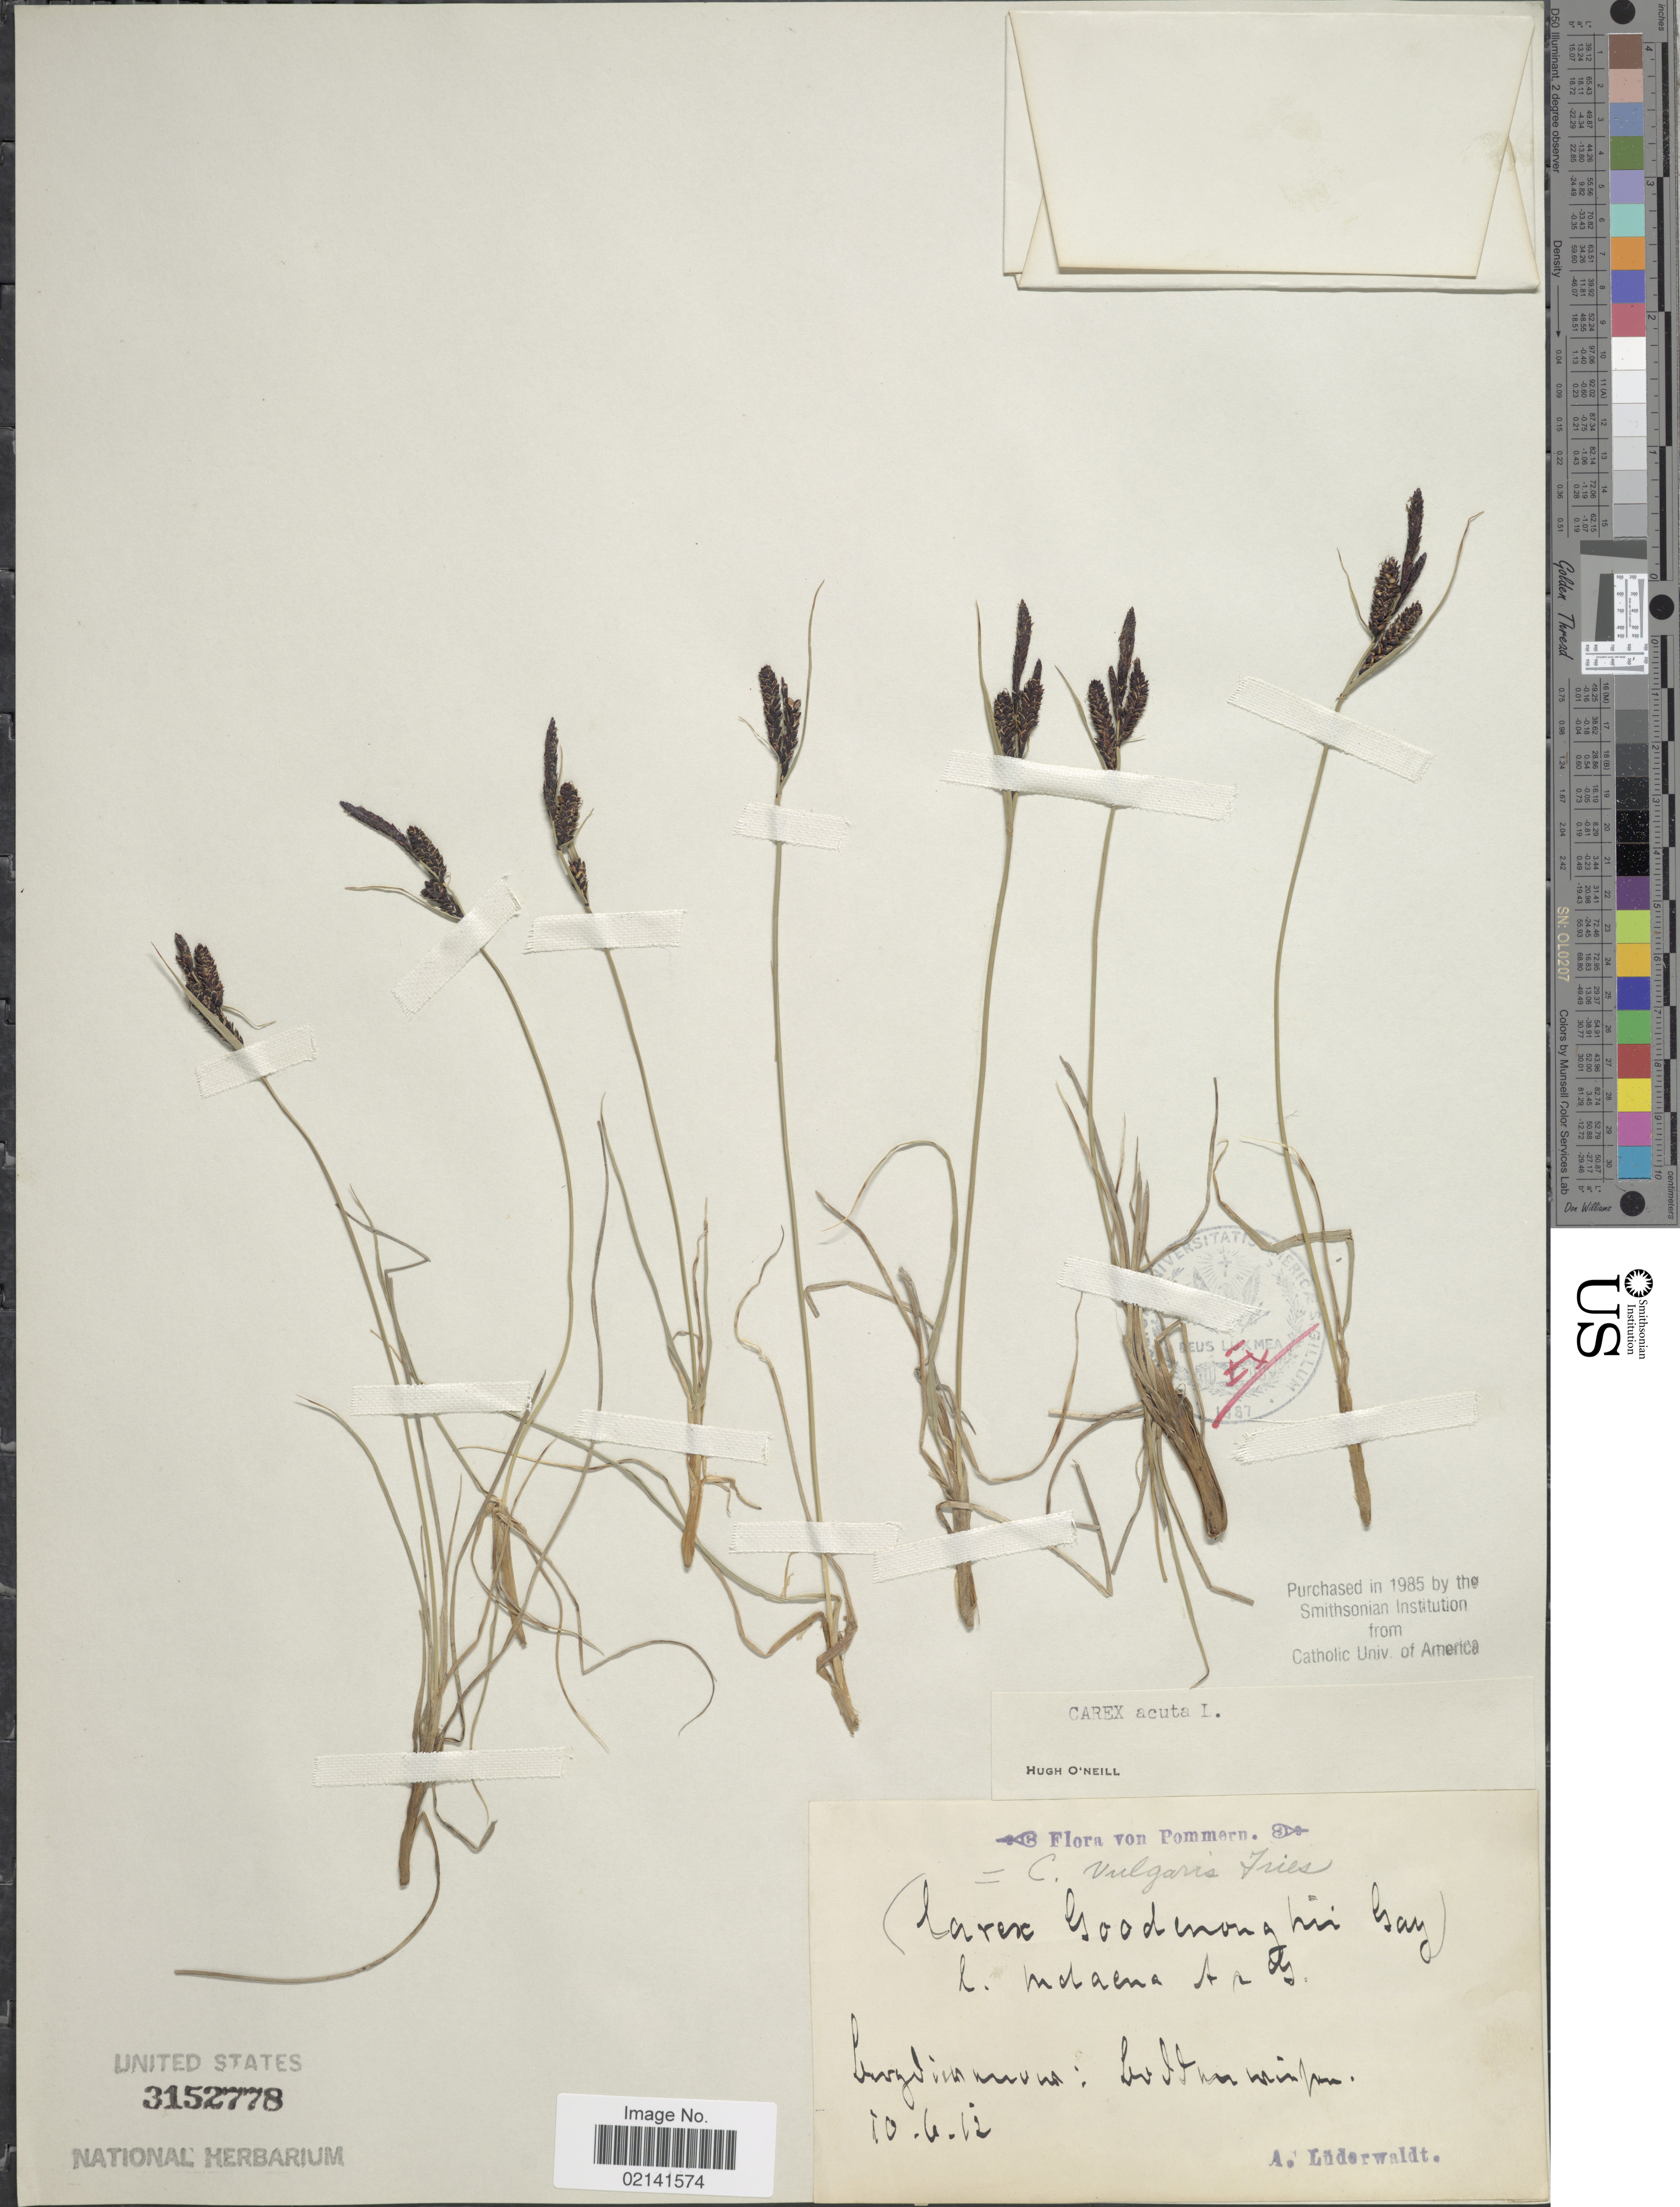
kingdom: Plantae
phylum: Tracheophyta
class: Liliopsida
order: Poales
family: Cyperaceae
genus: Carex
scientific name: Carex acuta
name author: L.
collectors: A. Lüderwaldt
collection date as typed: Transcribed d/m/y: 10/6/12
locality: Pommern, [illegible text]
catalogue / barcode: US 3152778